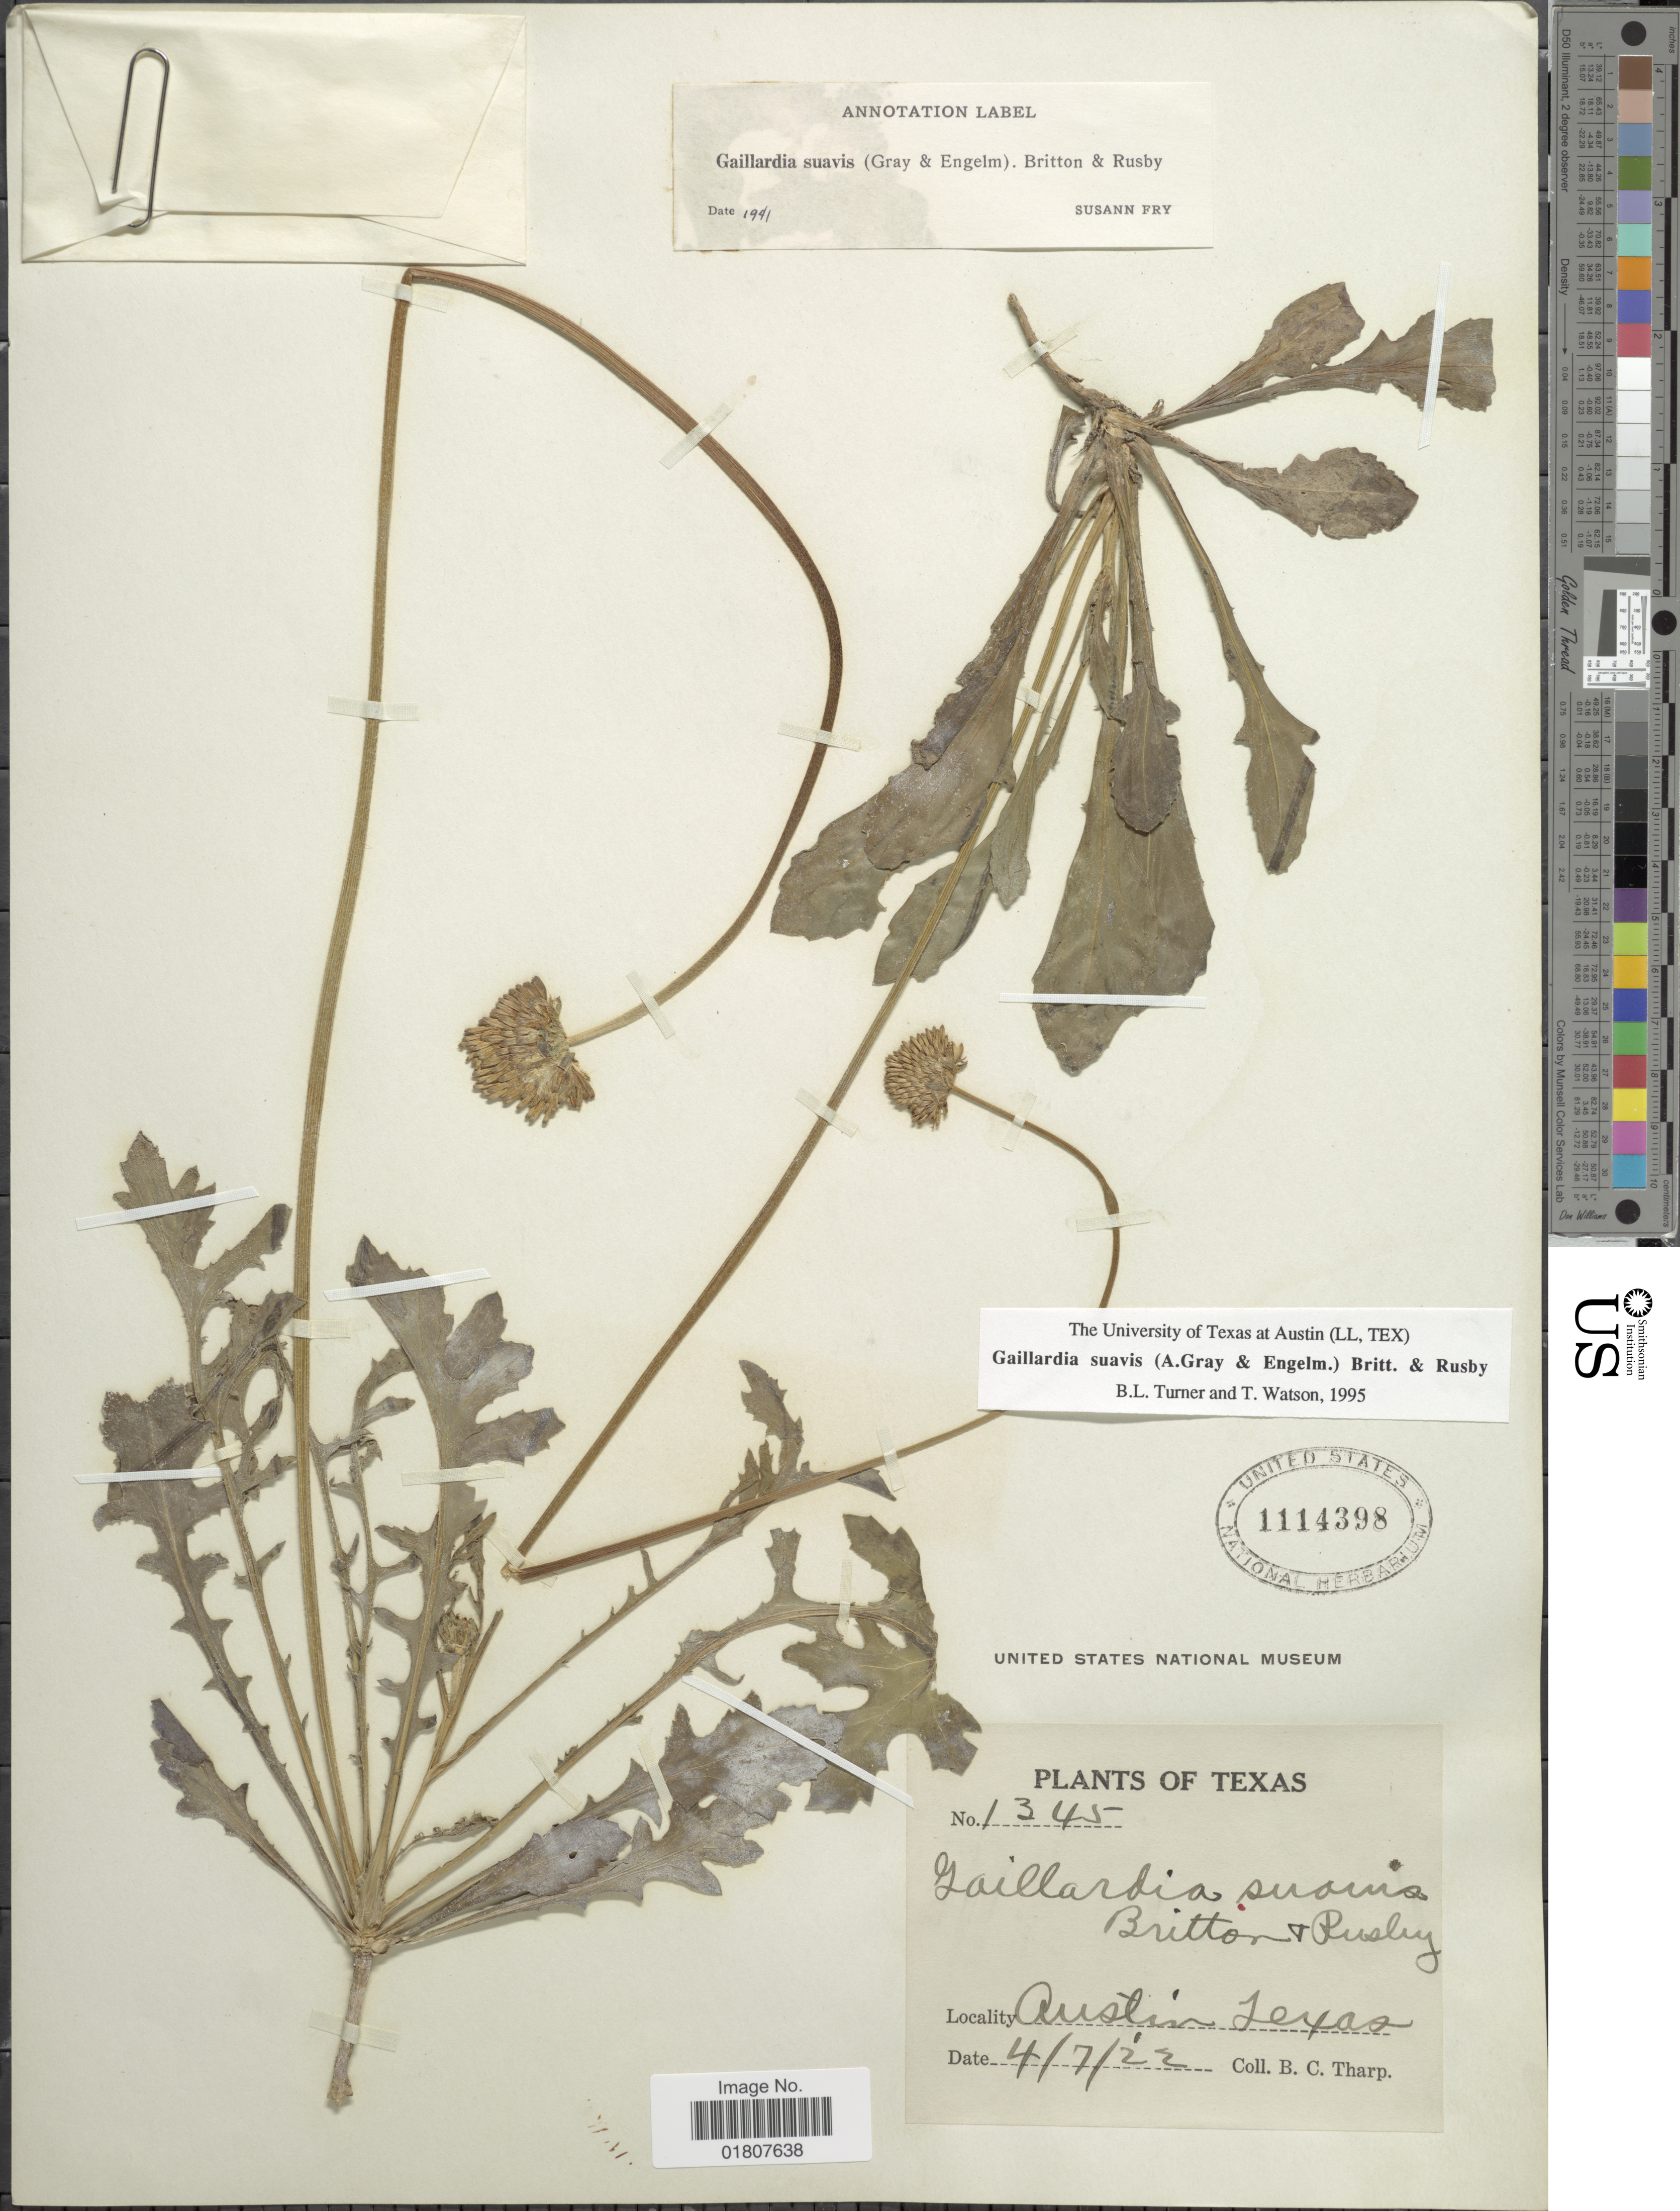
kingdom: Plantae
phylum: Tracheophyta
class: Magnoliopsida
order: Asterales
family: Asteraceae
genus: Gaillardia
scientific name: Gaillardia suavis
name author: (A. Gray & Engelm.) Britton & Rusby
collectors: B. C. Tharp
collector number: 1345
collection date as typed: Transcribed d/m/y: 7/4/22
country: United States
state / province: Texas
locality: Austin, Texas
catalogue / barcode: US 1114398